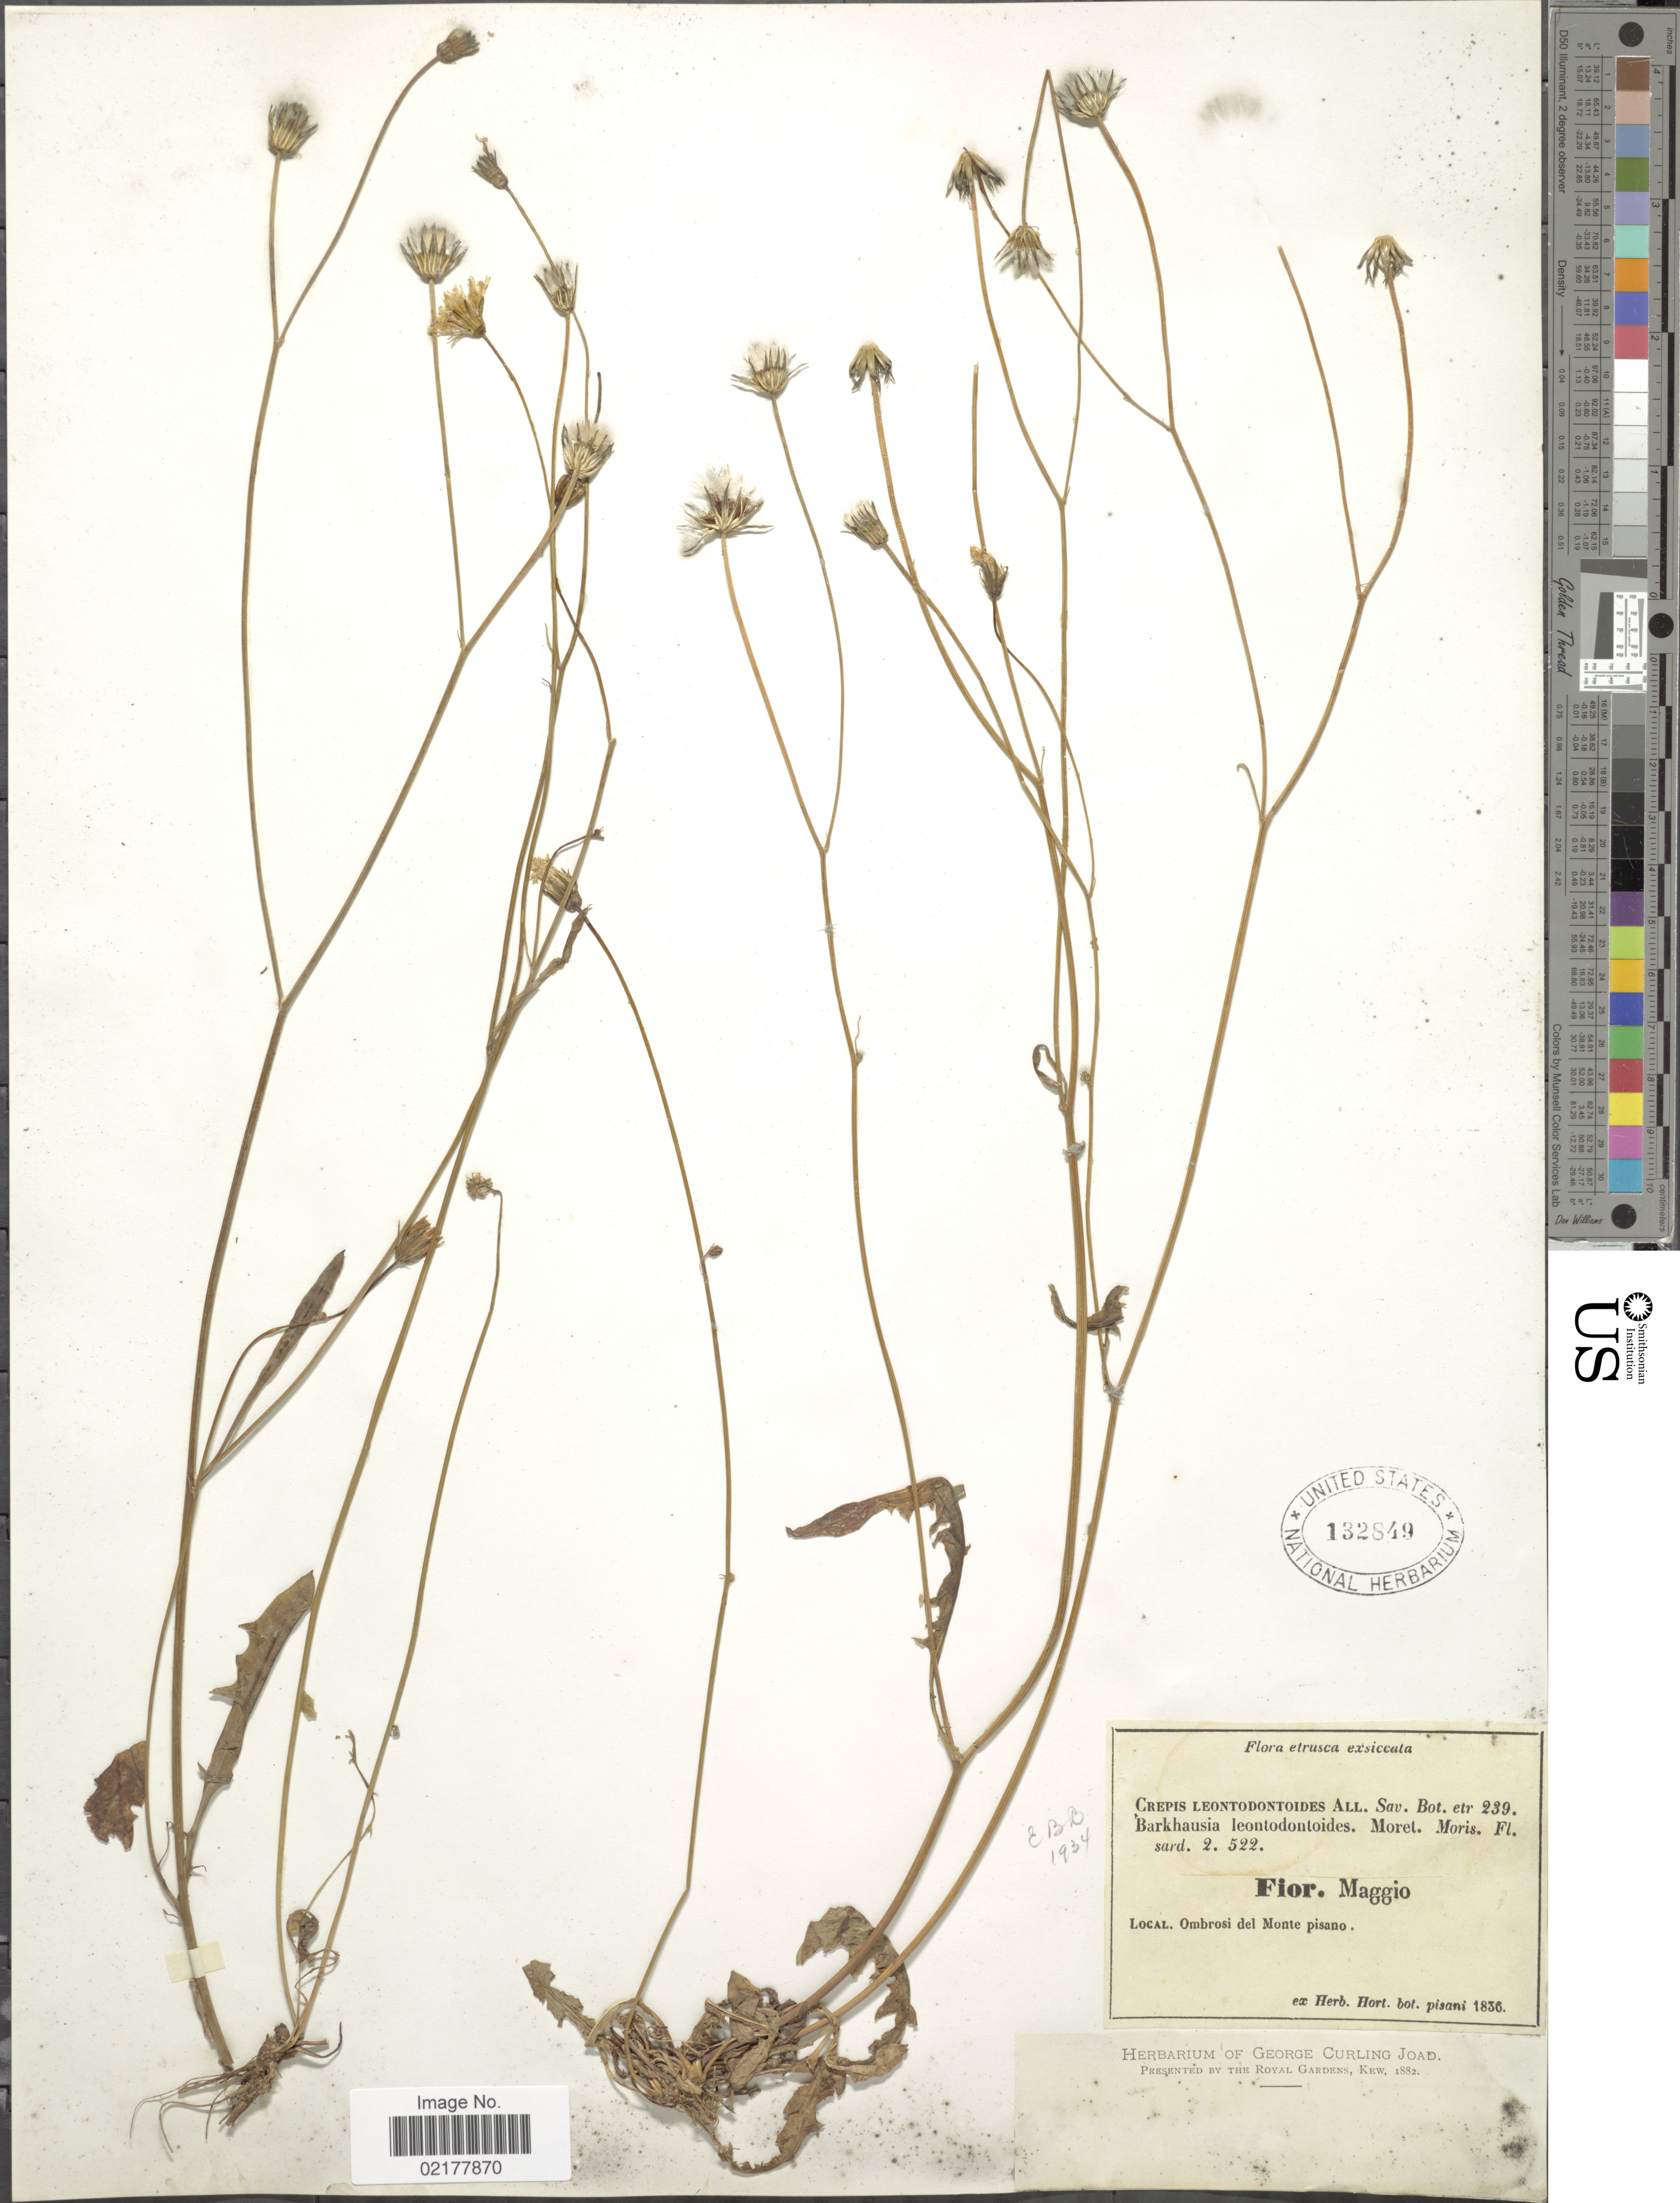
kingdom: Plantae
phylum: Tracheophyta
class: Magnoliopsida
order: Asterales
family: Asteraceae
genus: Crepis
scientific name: Crepis leontodontoides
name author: All.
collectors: ex herb. Hort. Bot. Pisani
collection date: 1836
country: Italy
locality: Etrusca. Ombrosi del Monte pisano. Fior. Maggio [unsure placement]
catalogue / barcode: US 132849